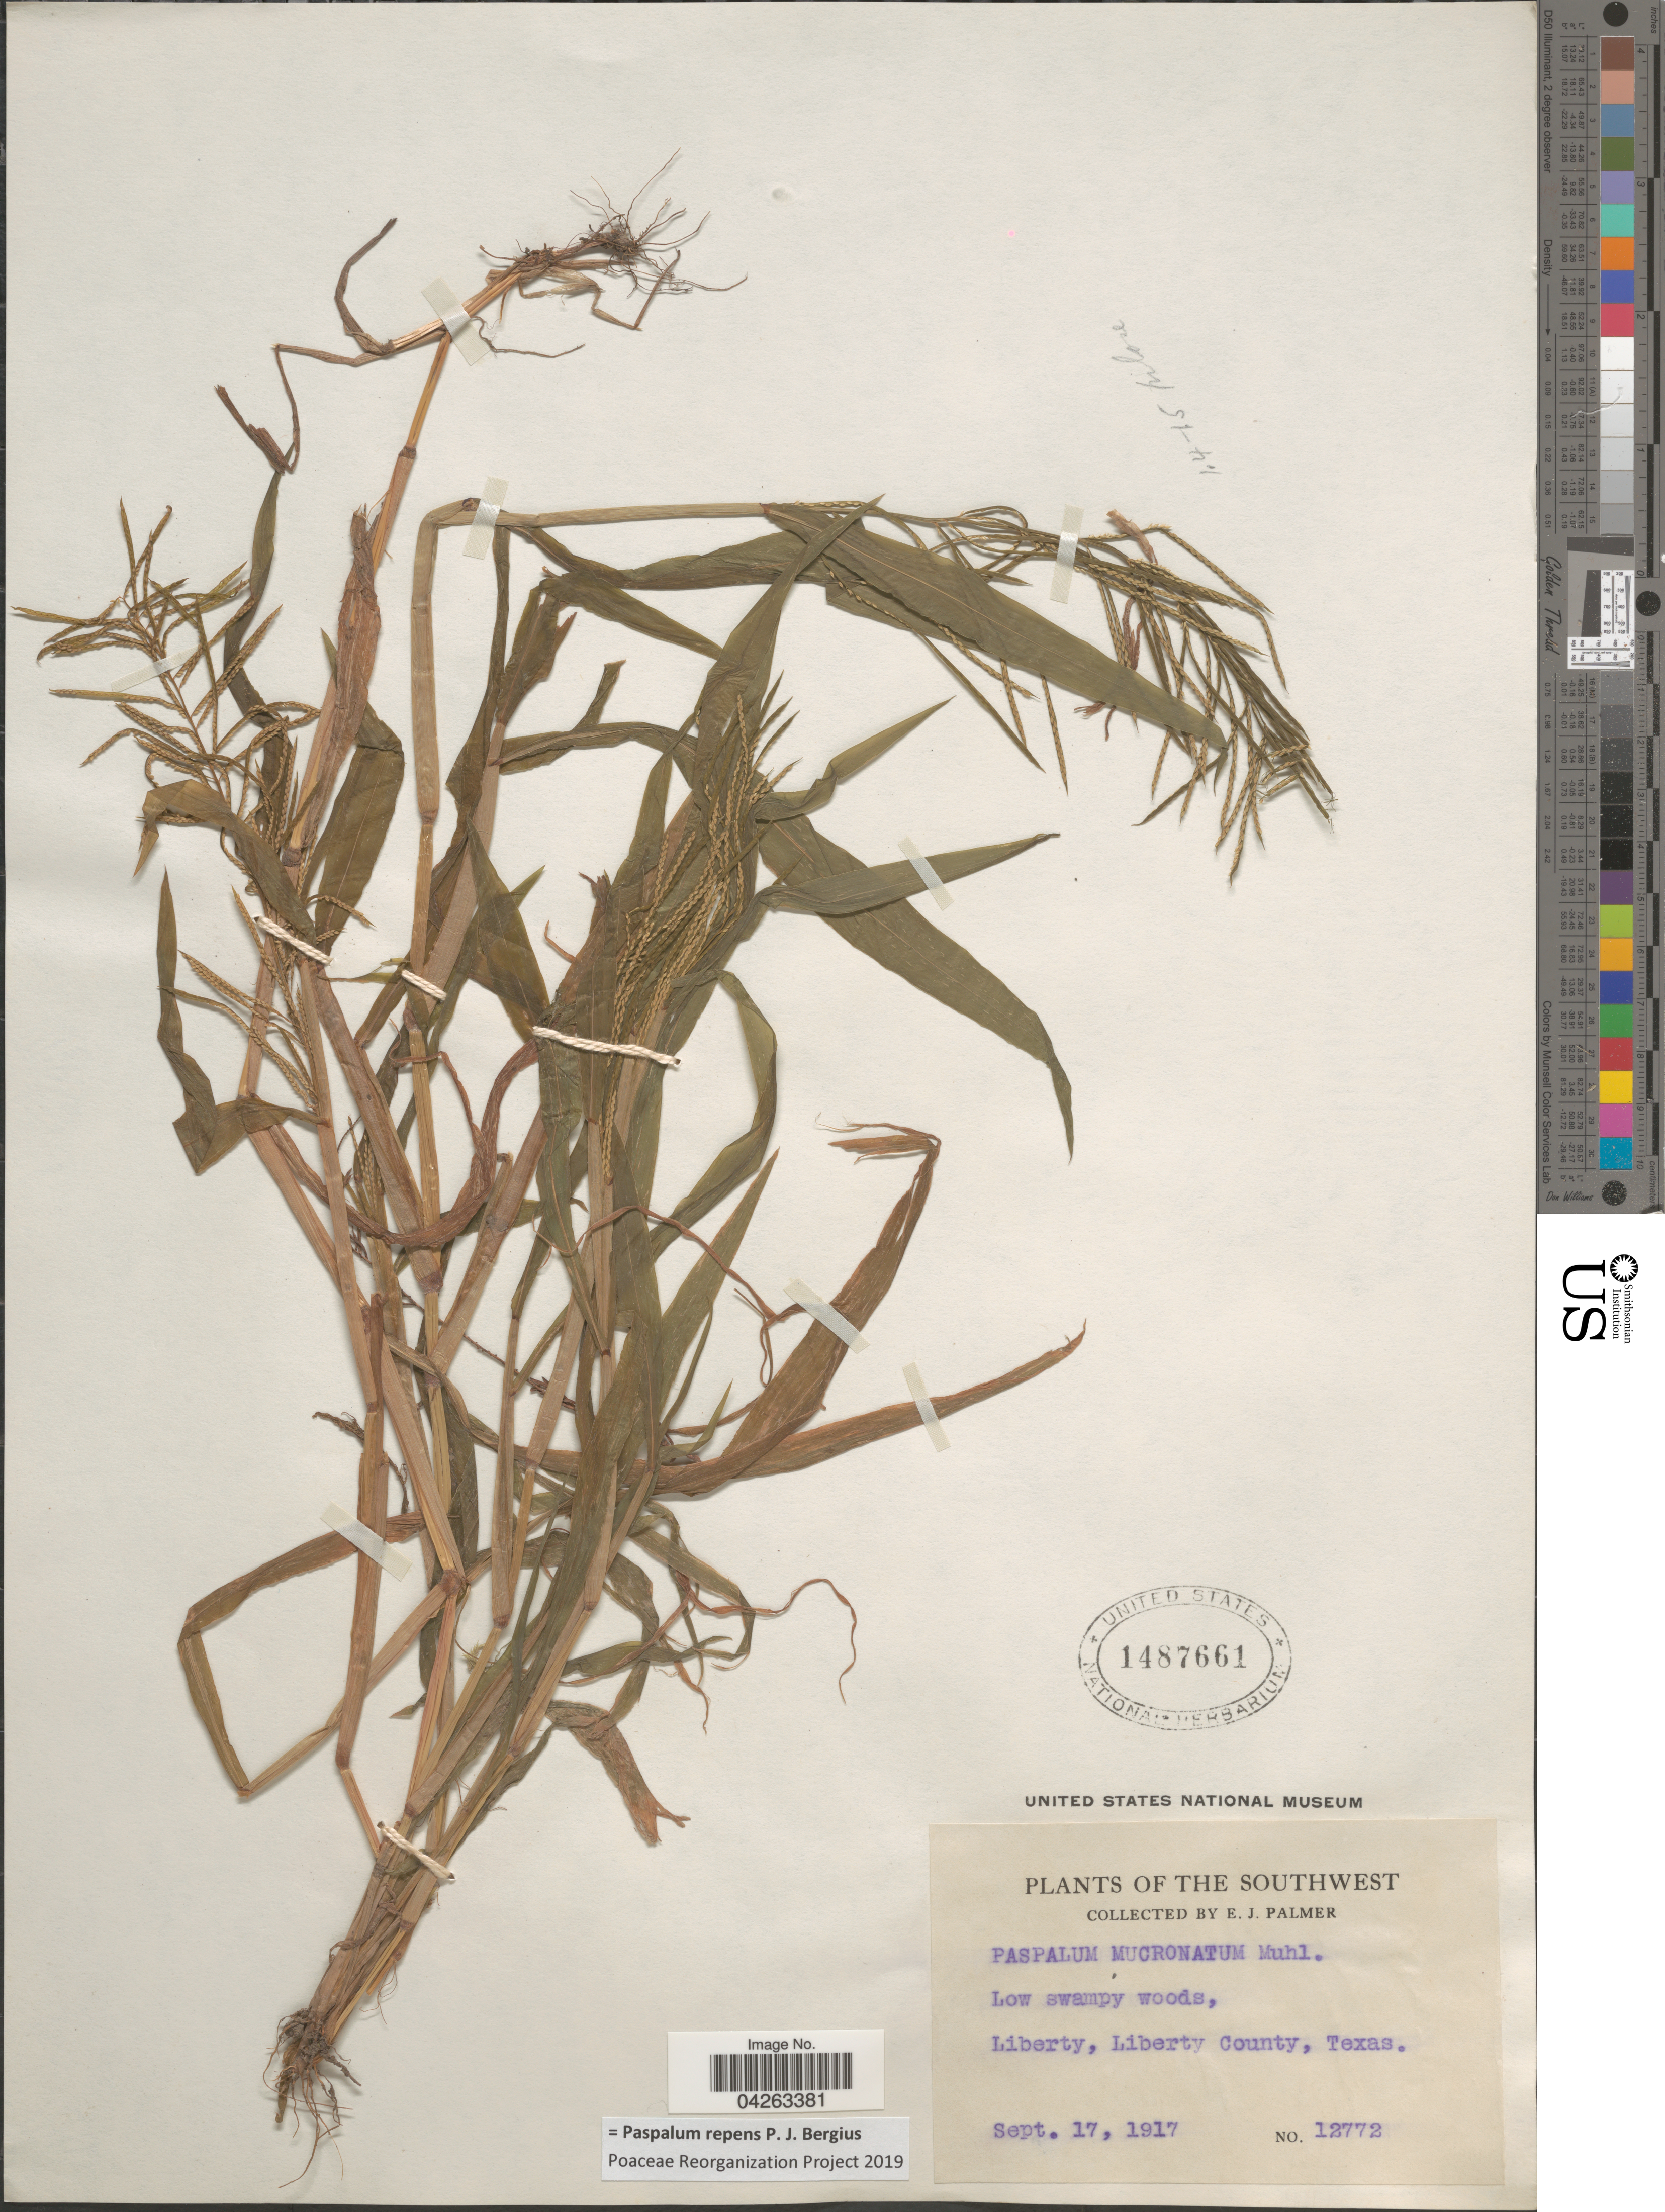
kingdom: Plantae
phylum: Tracheophyta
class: Liliopsida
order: Poales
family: Poaceae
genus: Paspalum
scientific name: Paspalum repens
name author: P.J. Bergius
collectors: E. J. Palmer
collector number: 12772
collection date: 1917-09-17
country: United States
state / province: Texas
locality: The Southwest. Liberty, Liberty County.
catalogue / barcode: US 1487661